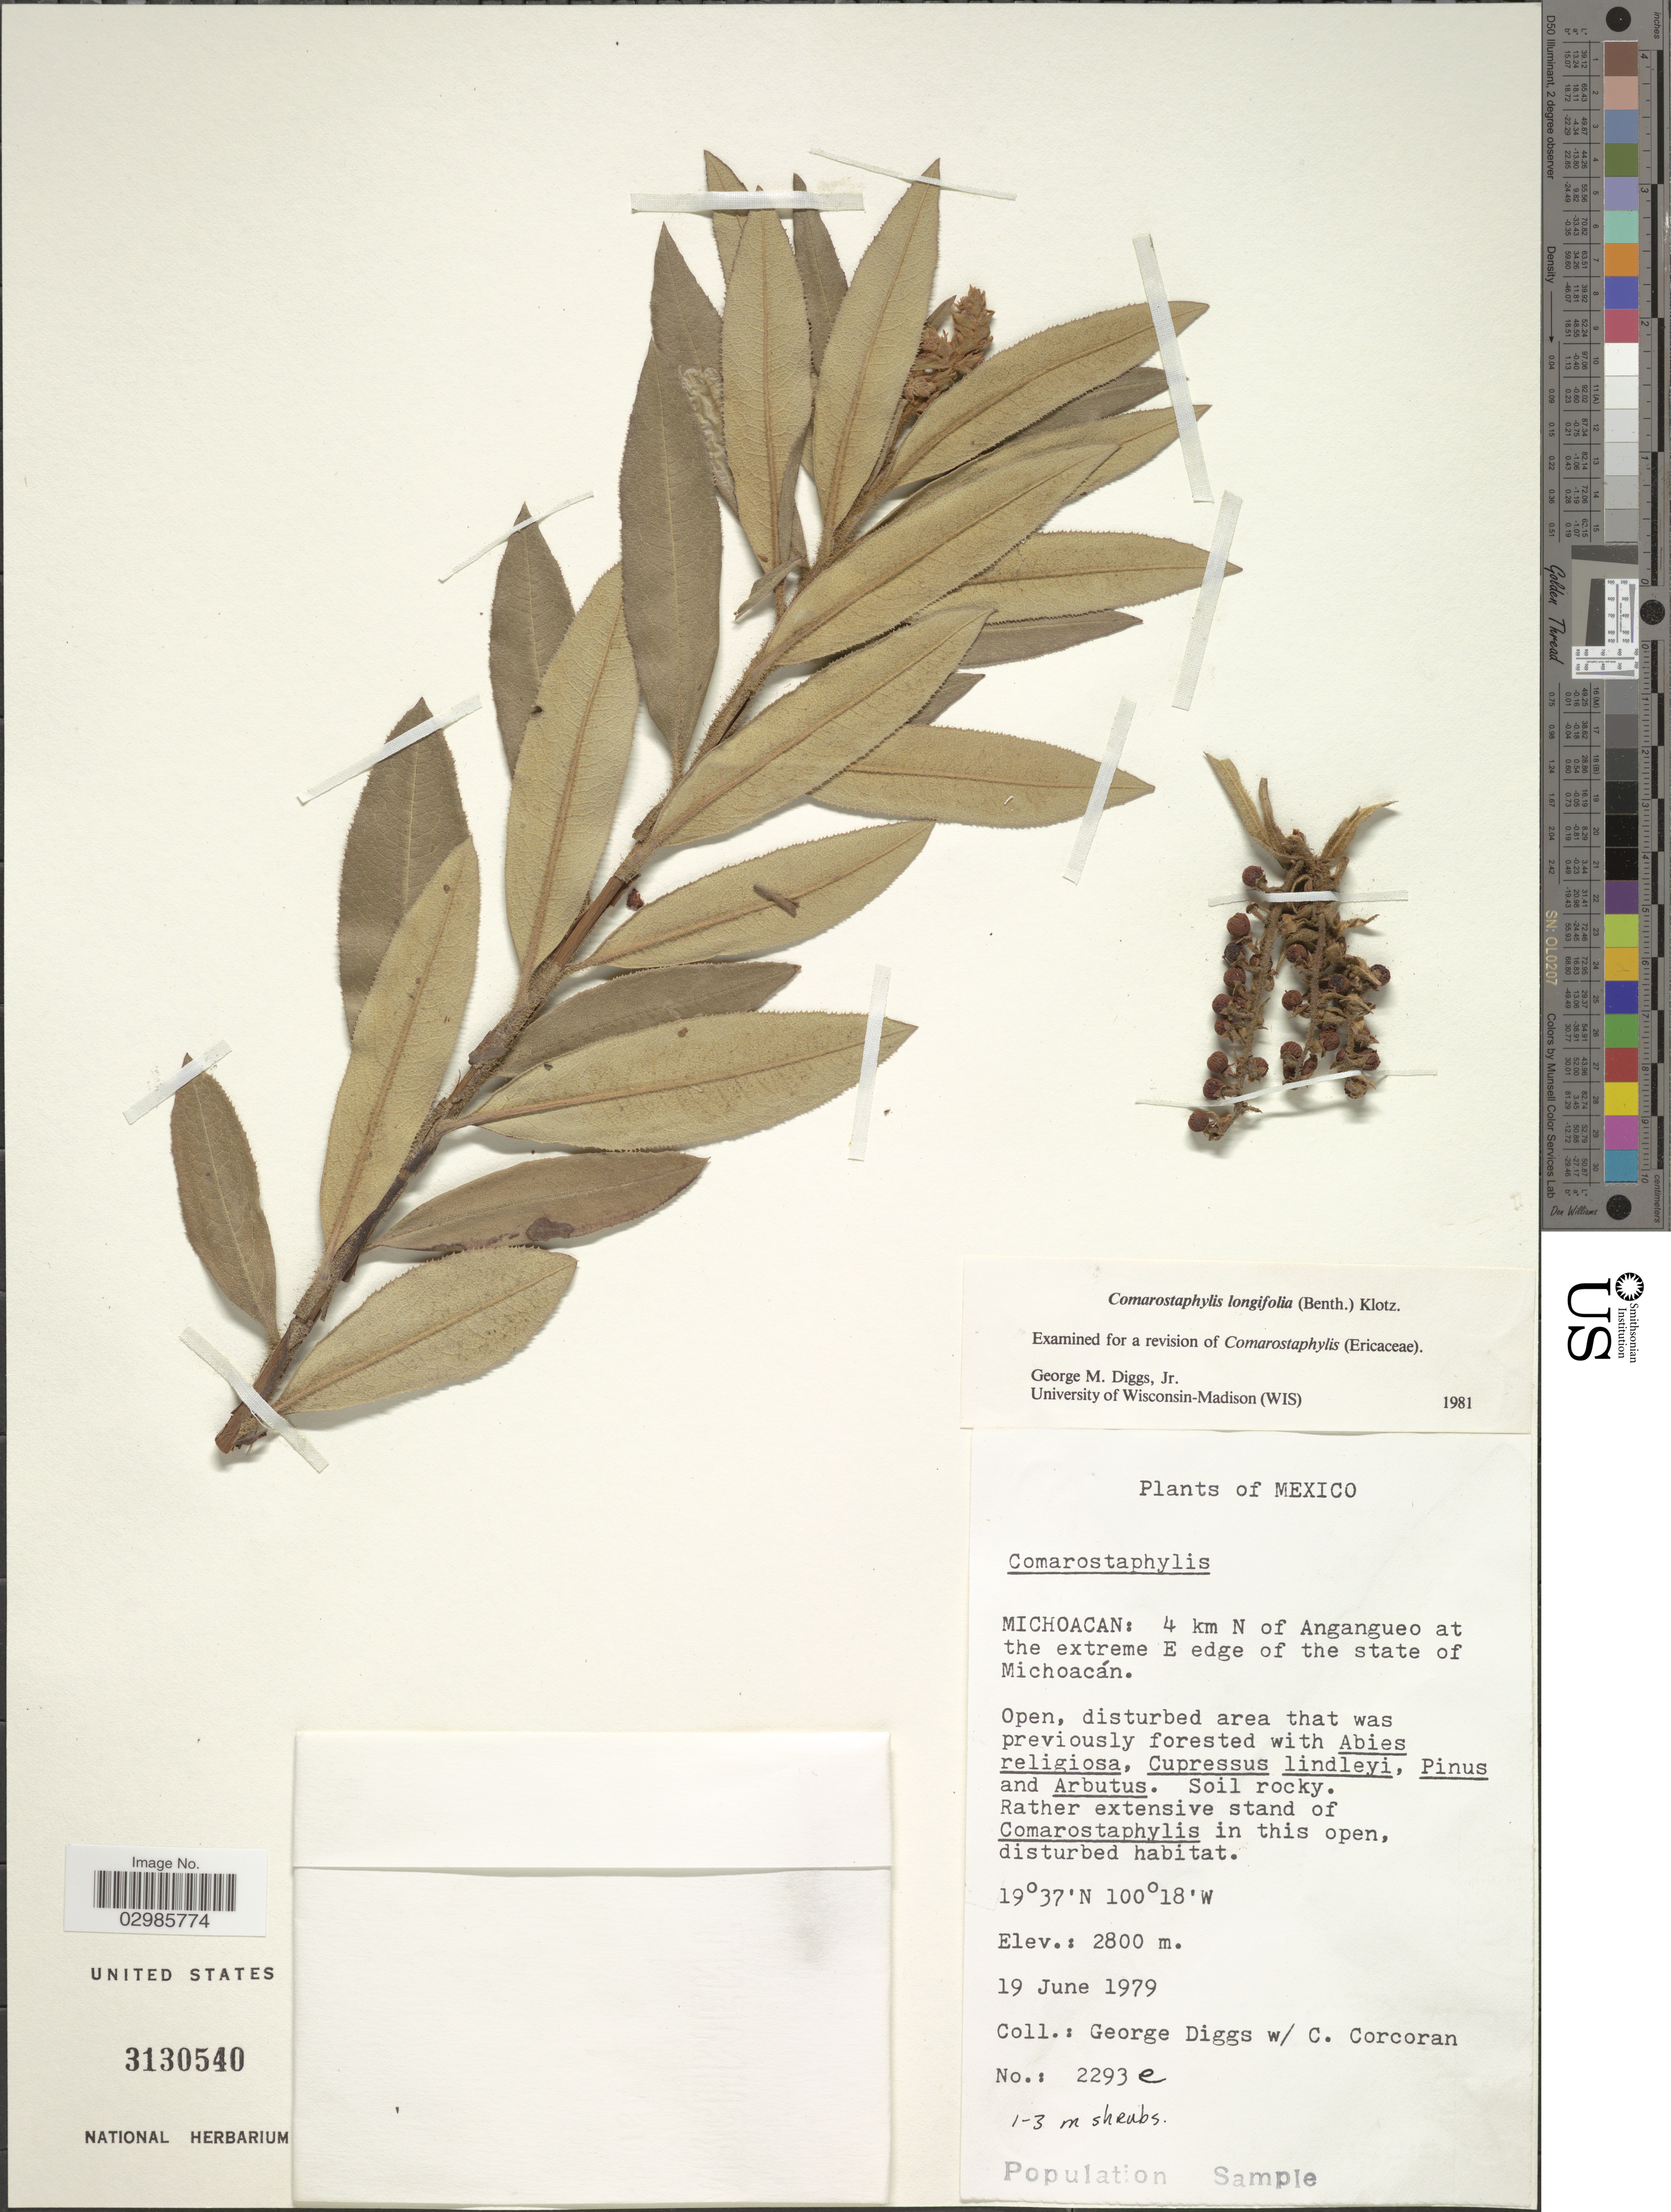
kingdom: Plantae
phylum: Tracheophyta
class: Magnoliopsida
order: Ericales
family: Ericaceae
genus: Comarostaphylis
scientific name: Comarostaphylis longifolia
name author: (Benth.) Klotzsch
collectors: G. Diggs & C. Corcoran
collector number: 2293e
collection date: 1979-06-19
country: Mexico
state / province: Michoacán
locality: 4 km N of Angangueo at the extreme E edge of the State of Michoacán.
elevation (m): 2800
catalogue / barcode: US 3130540